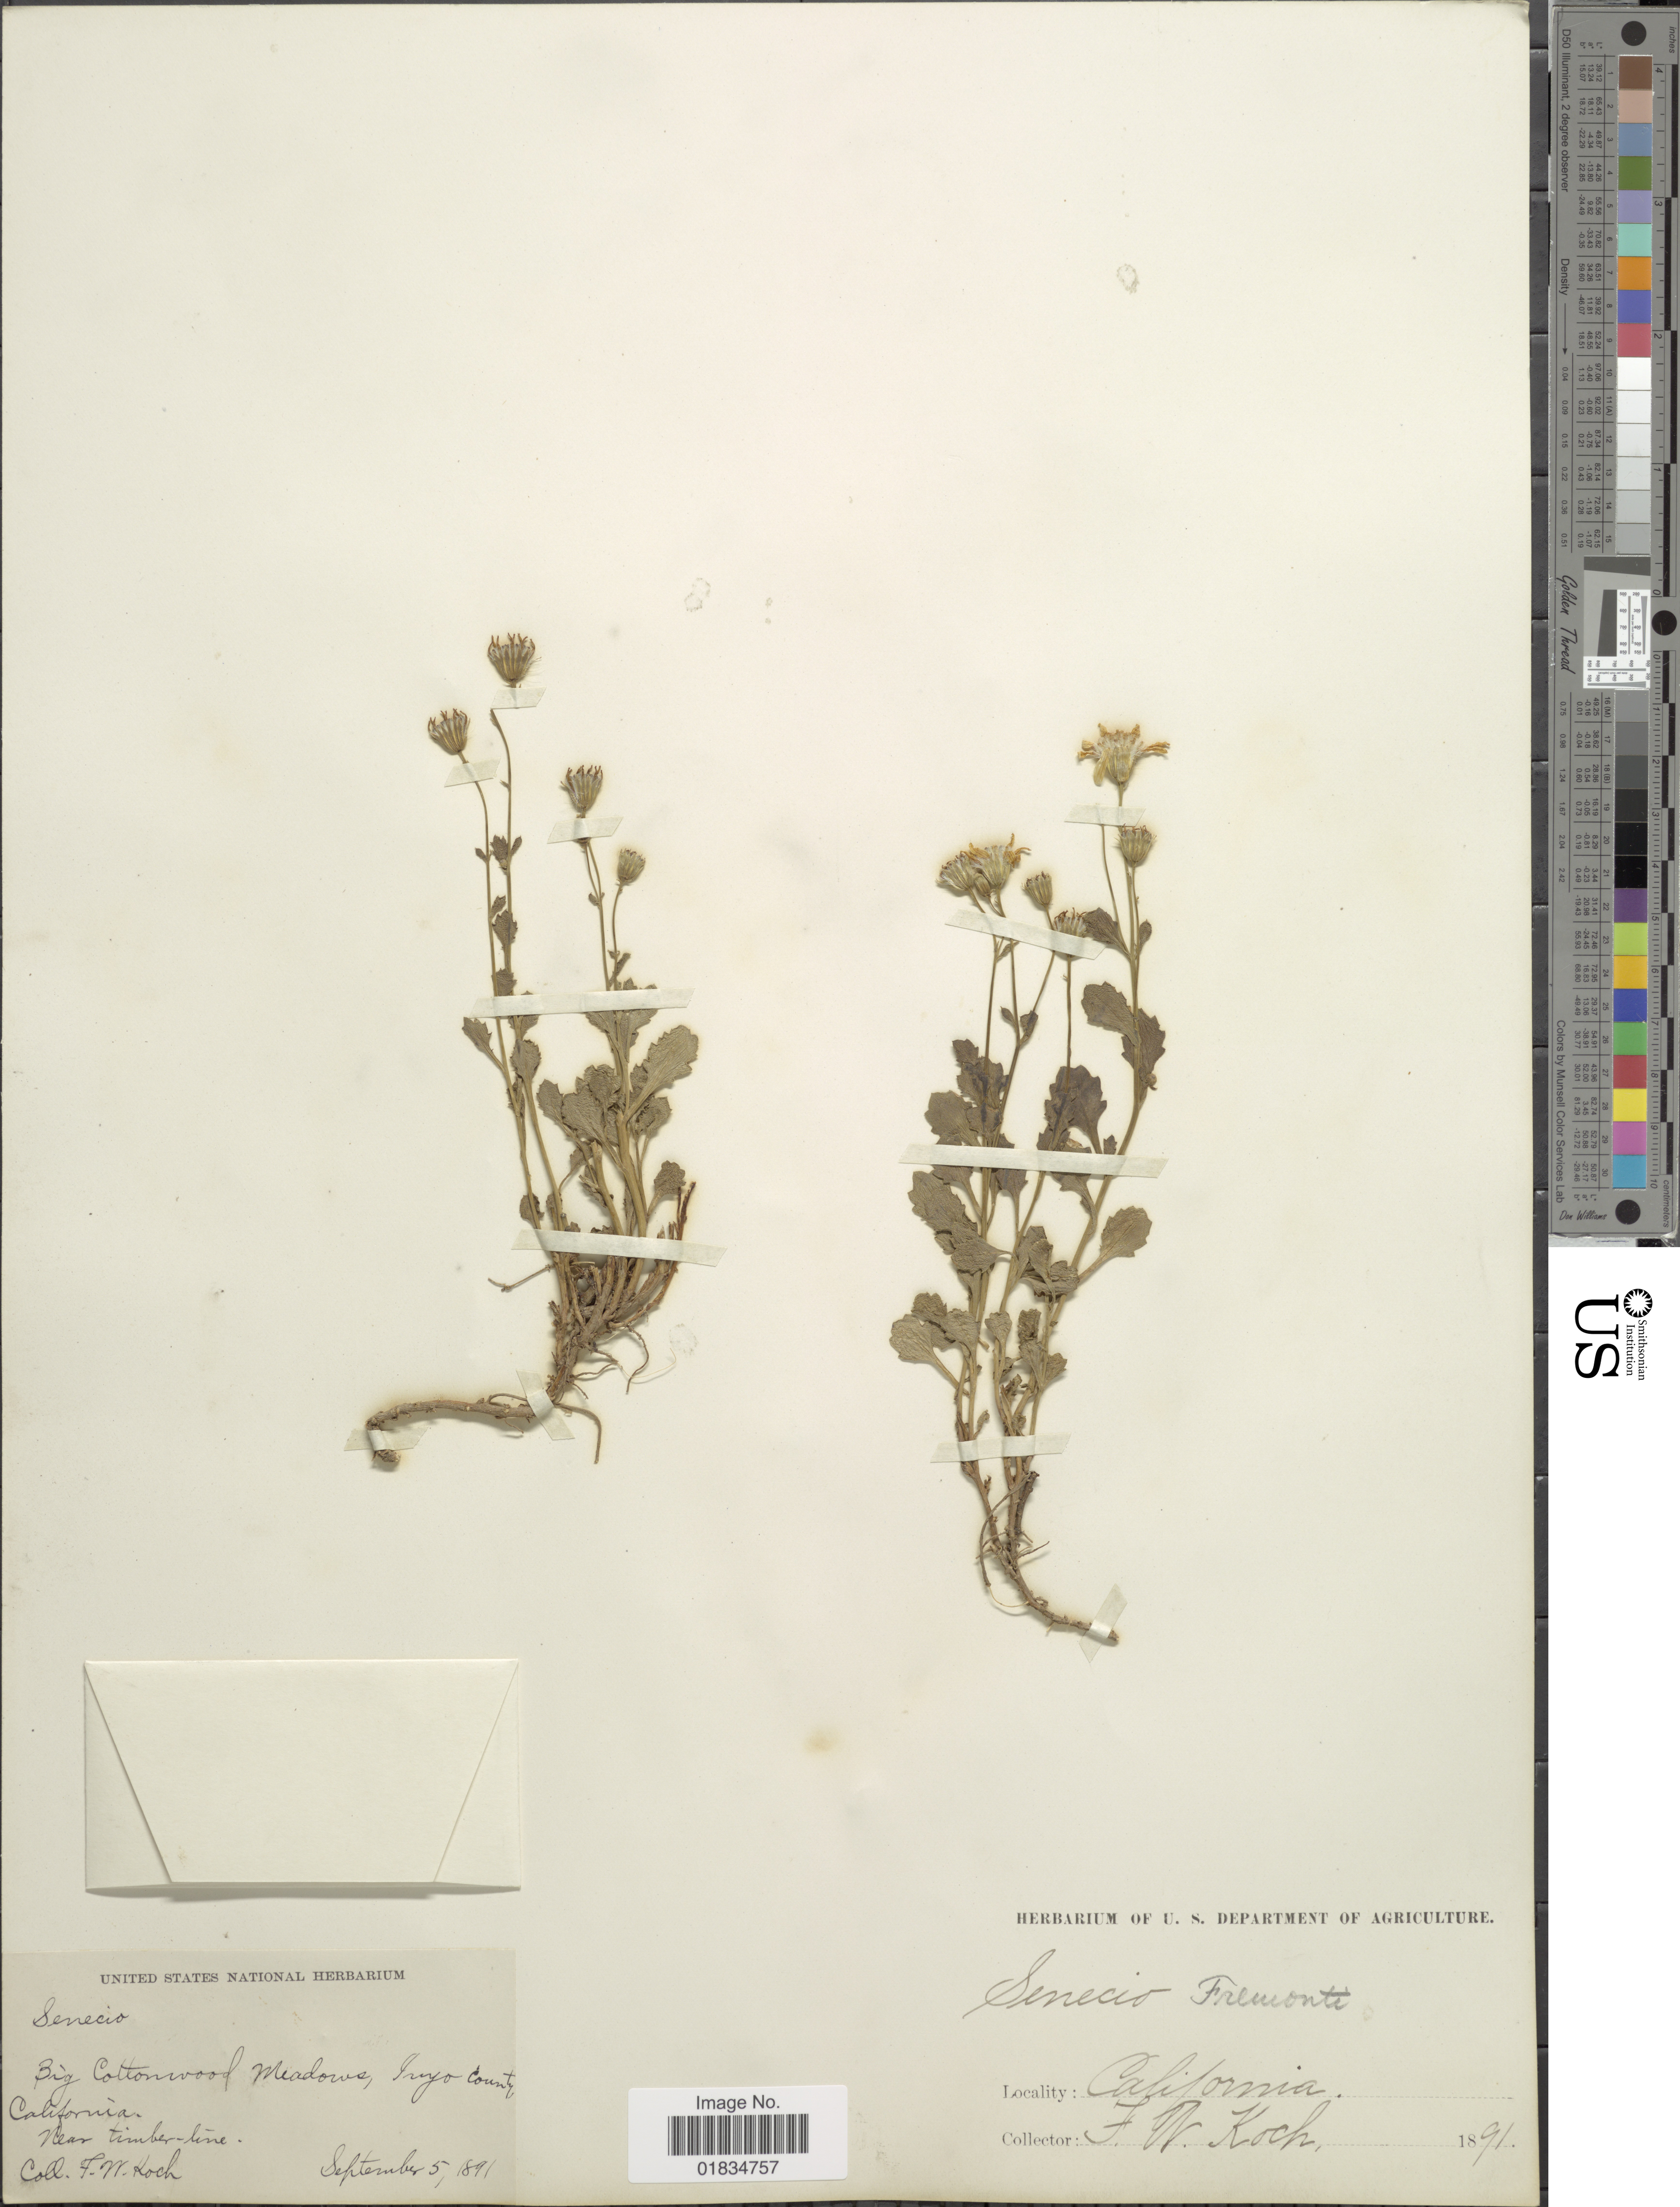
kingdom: Plantae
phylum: Tracheophyta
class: Magnoliopsida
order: Asterales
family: Asteraceae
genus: Senecio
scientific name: Senecio fremontii subsp. occidentalis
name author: (A. Gray) G. W. Douglas & Ruyle-Dougl.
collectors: F. W. Koch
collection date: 1891-09-05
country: United States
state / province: California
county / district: Inyo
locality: Big Cottonwood Meadows, Inyo County. Near timberline.